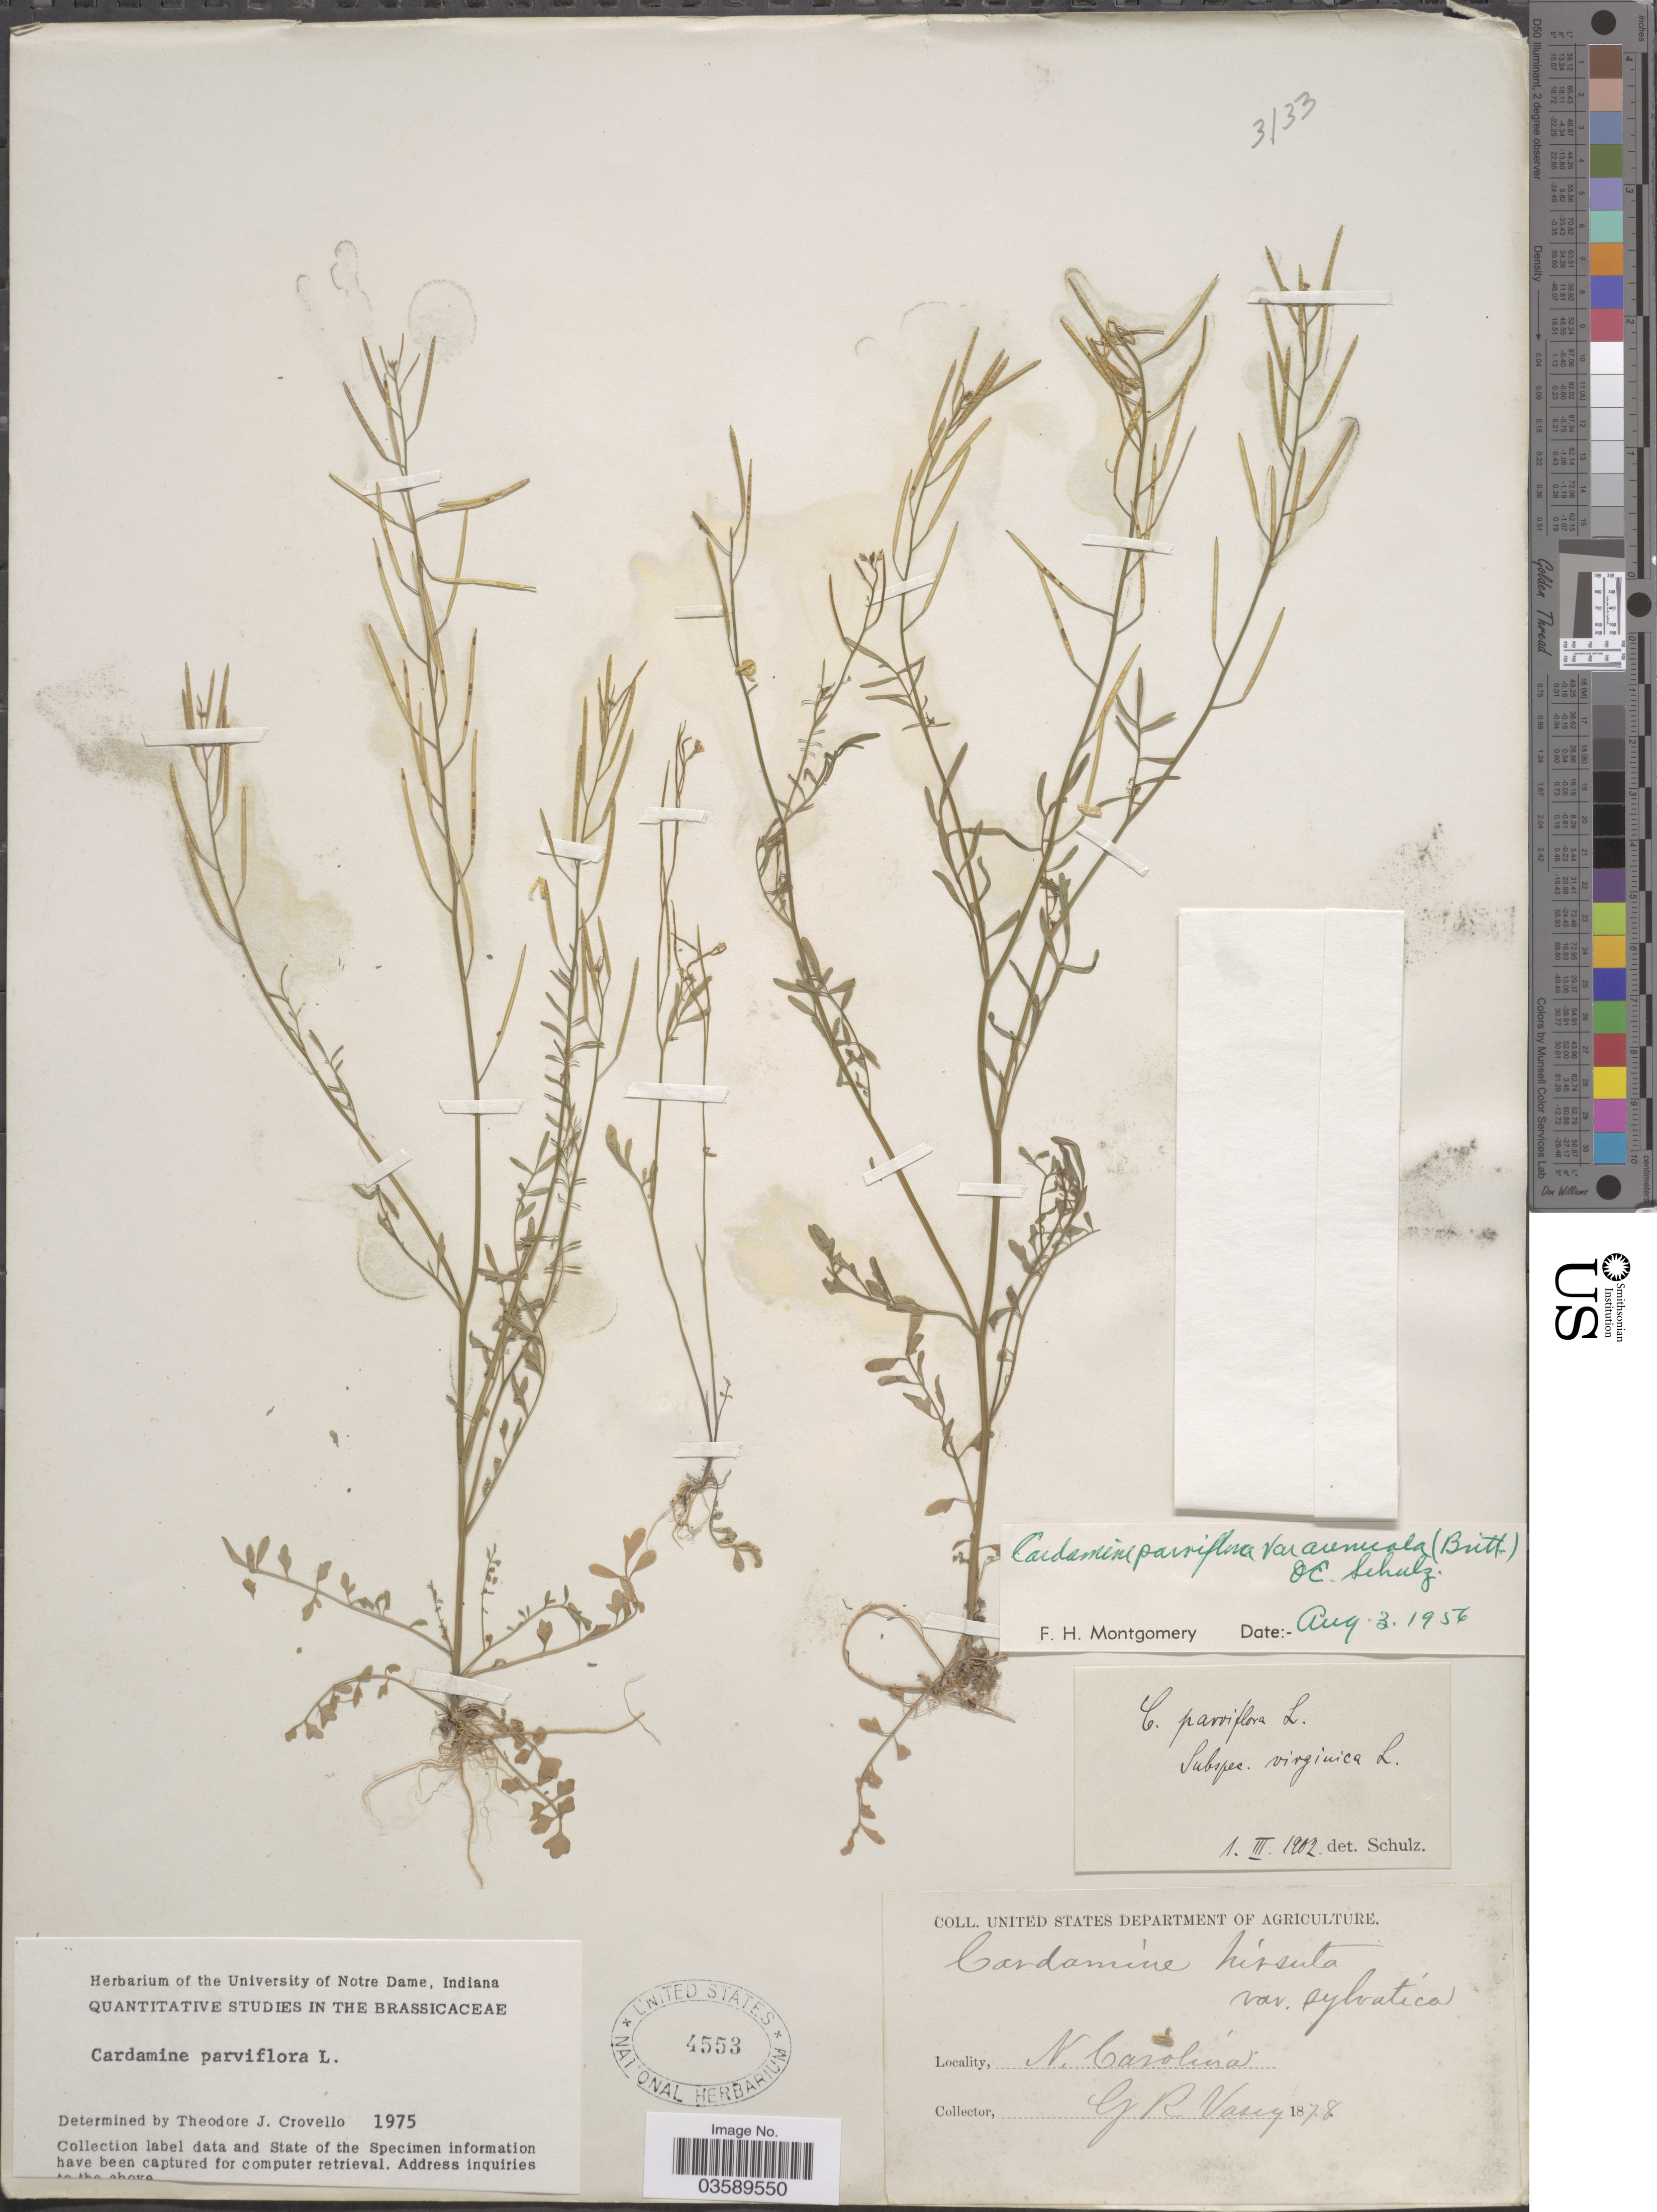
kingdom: Plantae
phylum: Tracheophyta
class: Magnoliopsida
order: Brassicales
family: Brassicaceae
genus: Cardamine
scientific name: Cardamine parviflora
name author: L.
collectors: G. R. Vasey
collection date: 1878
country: United States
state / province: North Carolina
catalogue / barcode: US 4553